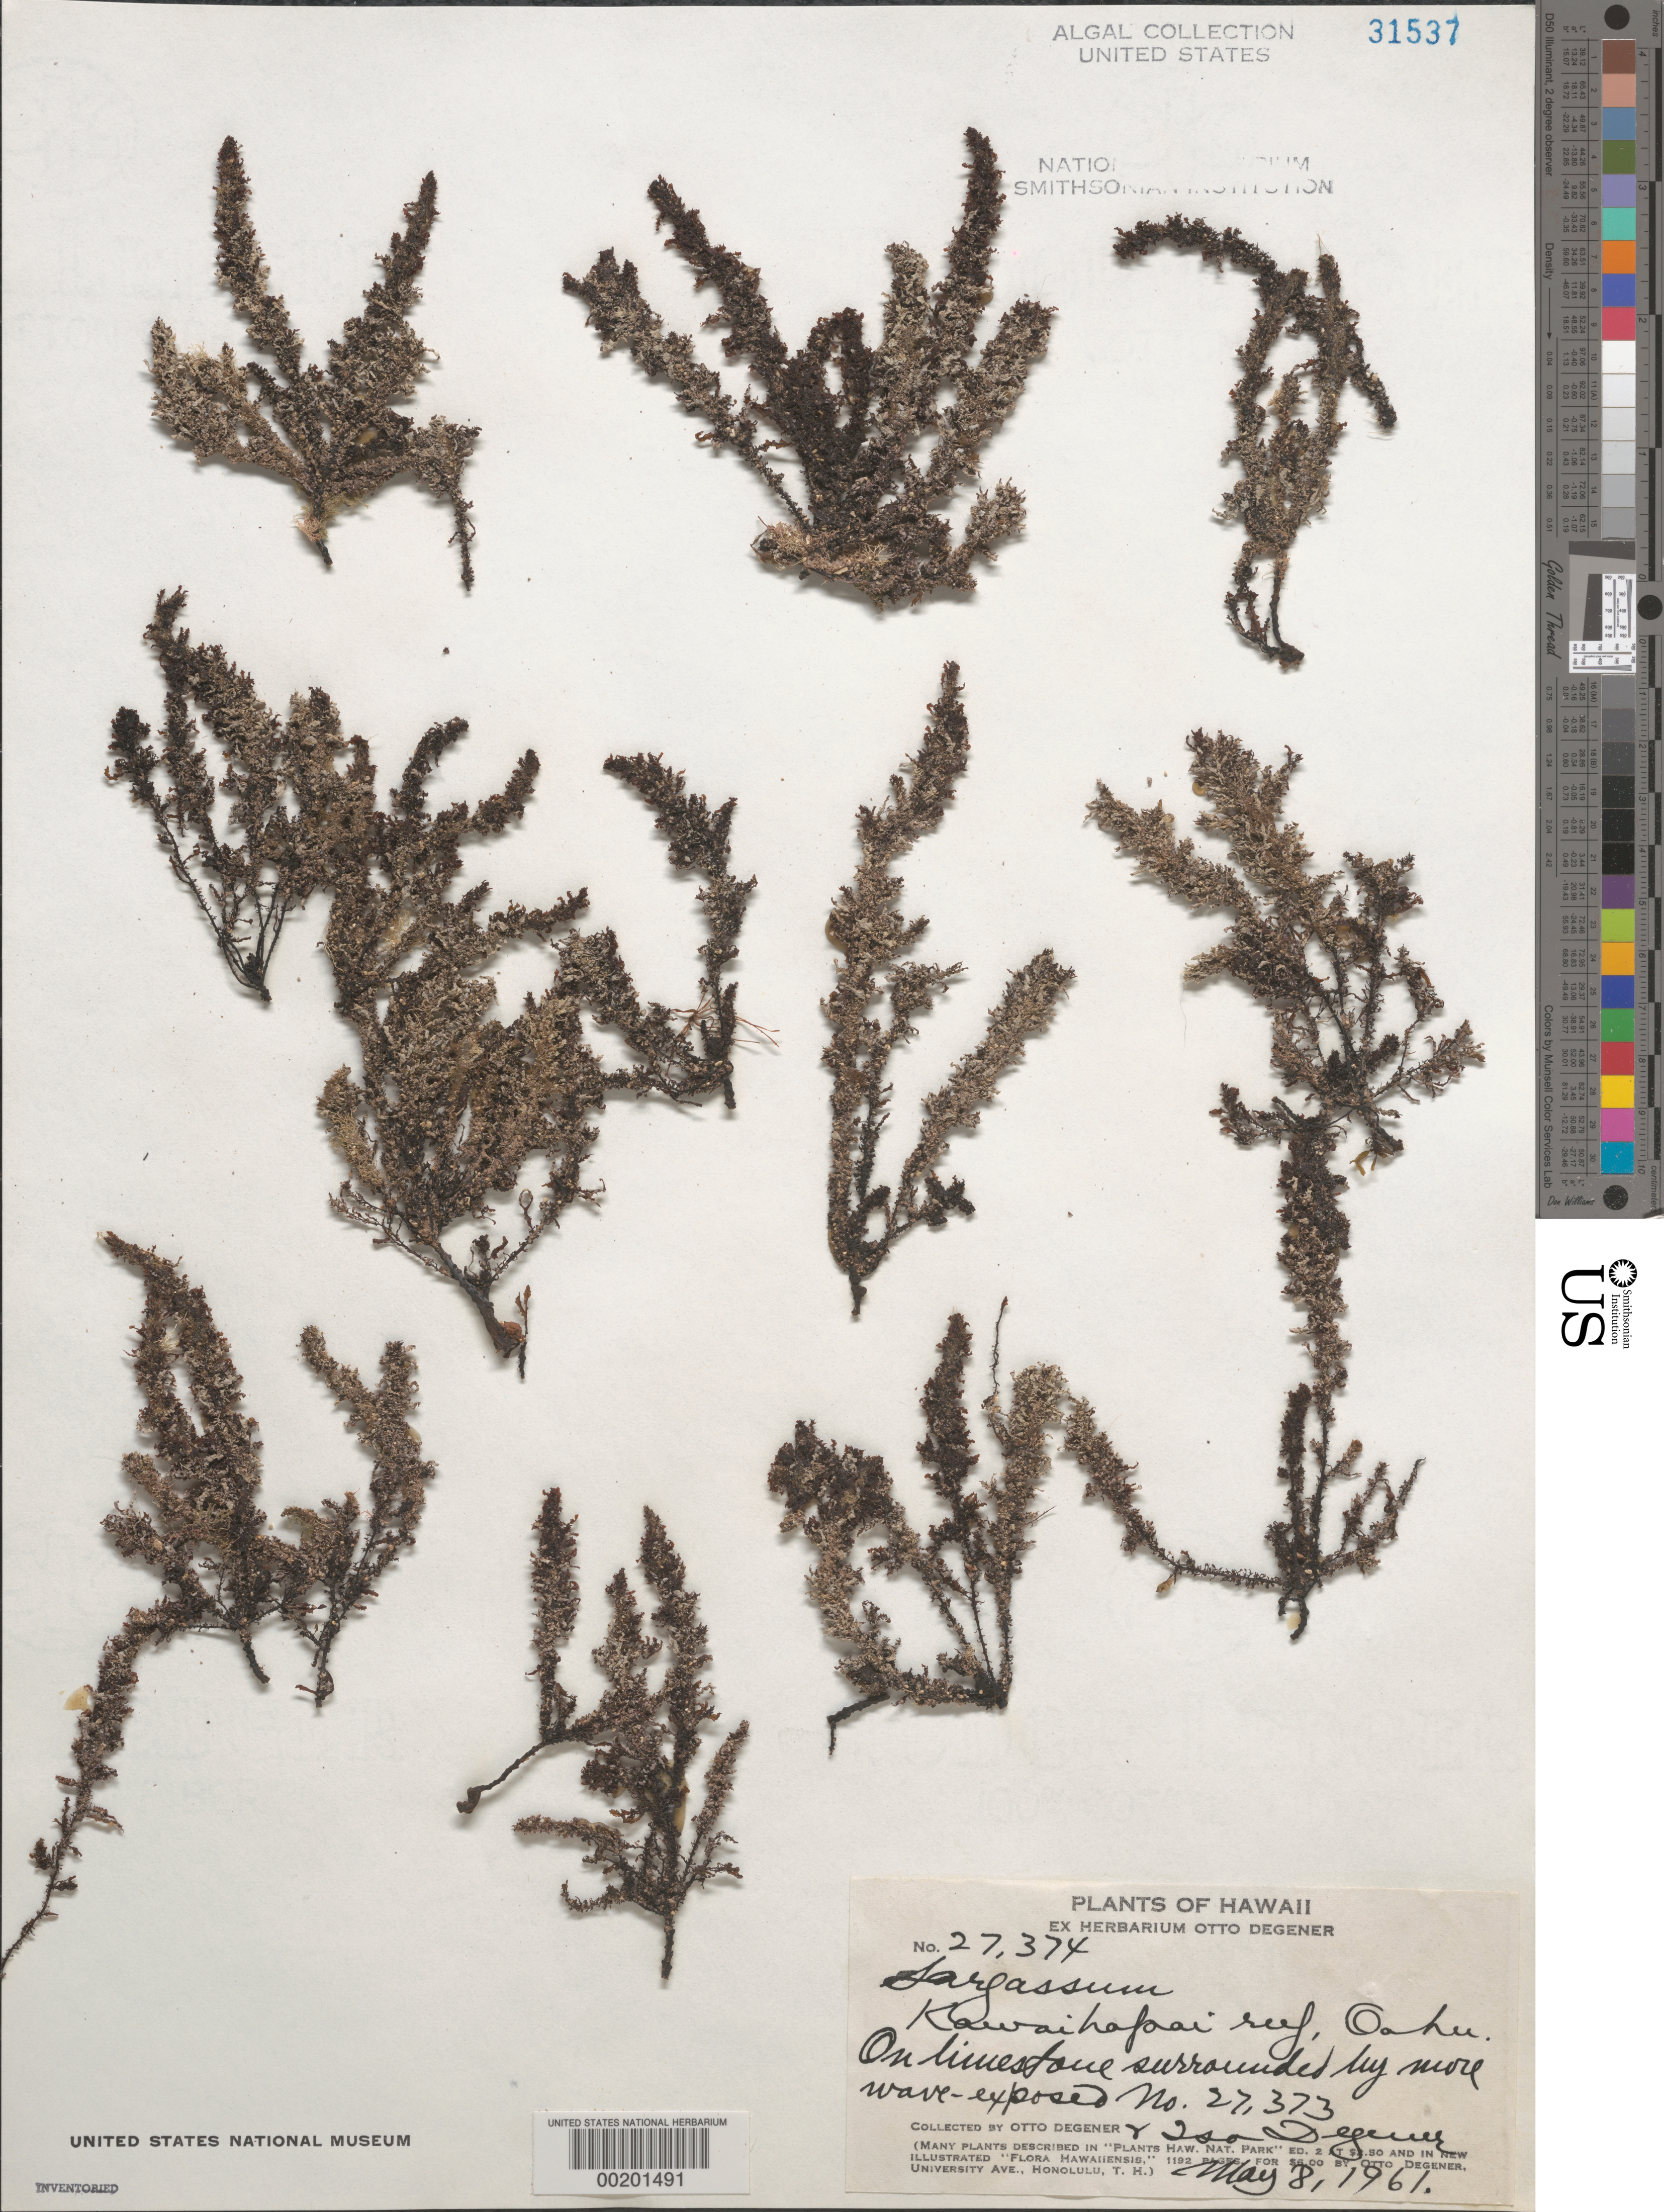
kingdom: Chromista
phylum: Ochrophyta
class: Phaeophyceae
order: Fucales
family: Sargassaceae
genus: Sargassum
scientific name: Sargassum sp.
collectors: O. Degener & I. Degener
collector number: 27374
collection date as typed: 08 May 1961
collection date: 1961-05-08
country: United States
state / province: Hawaii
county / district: Honolulu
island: Oahu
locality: Kawaihapai Reef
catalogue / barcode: US 31537